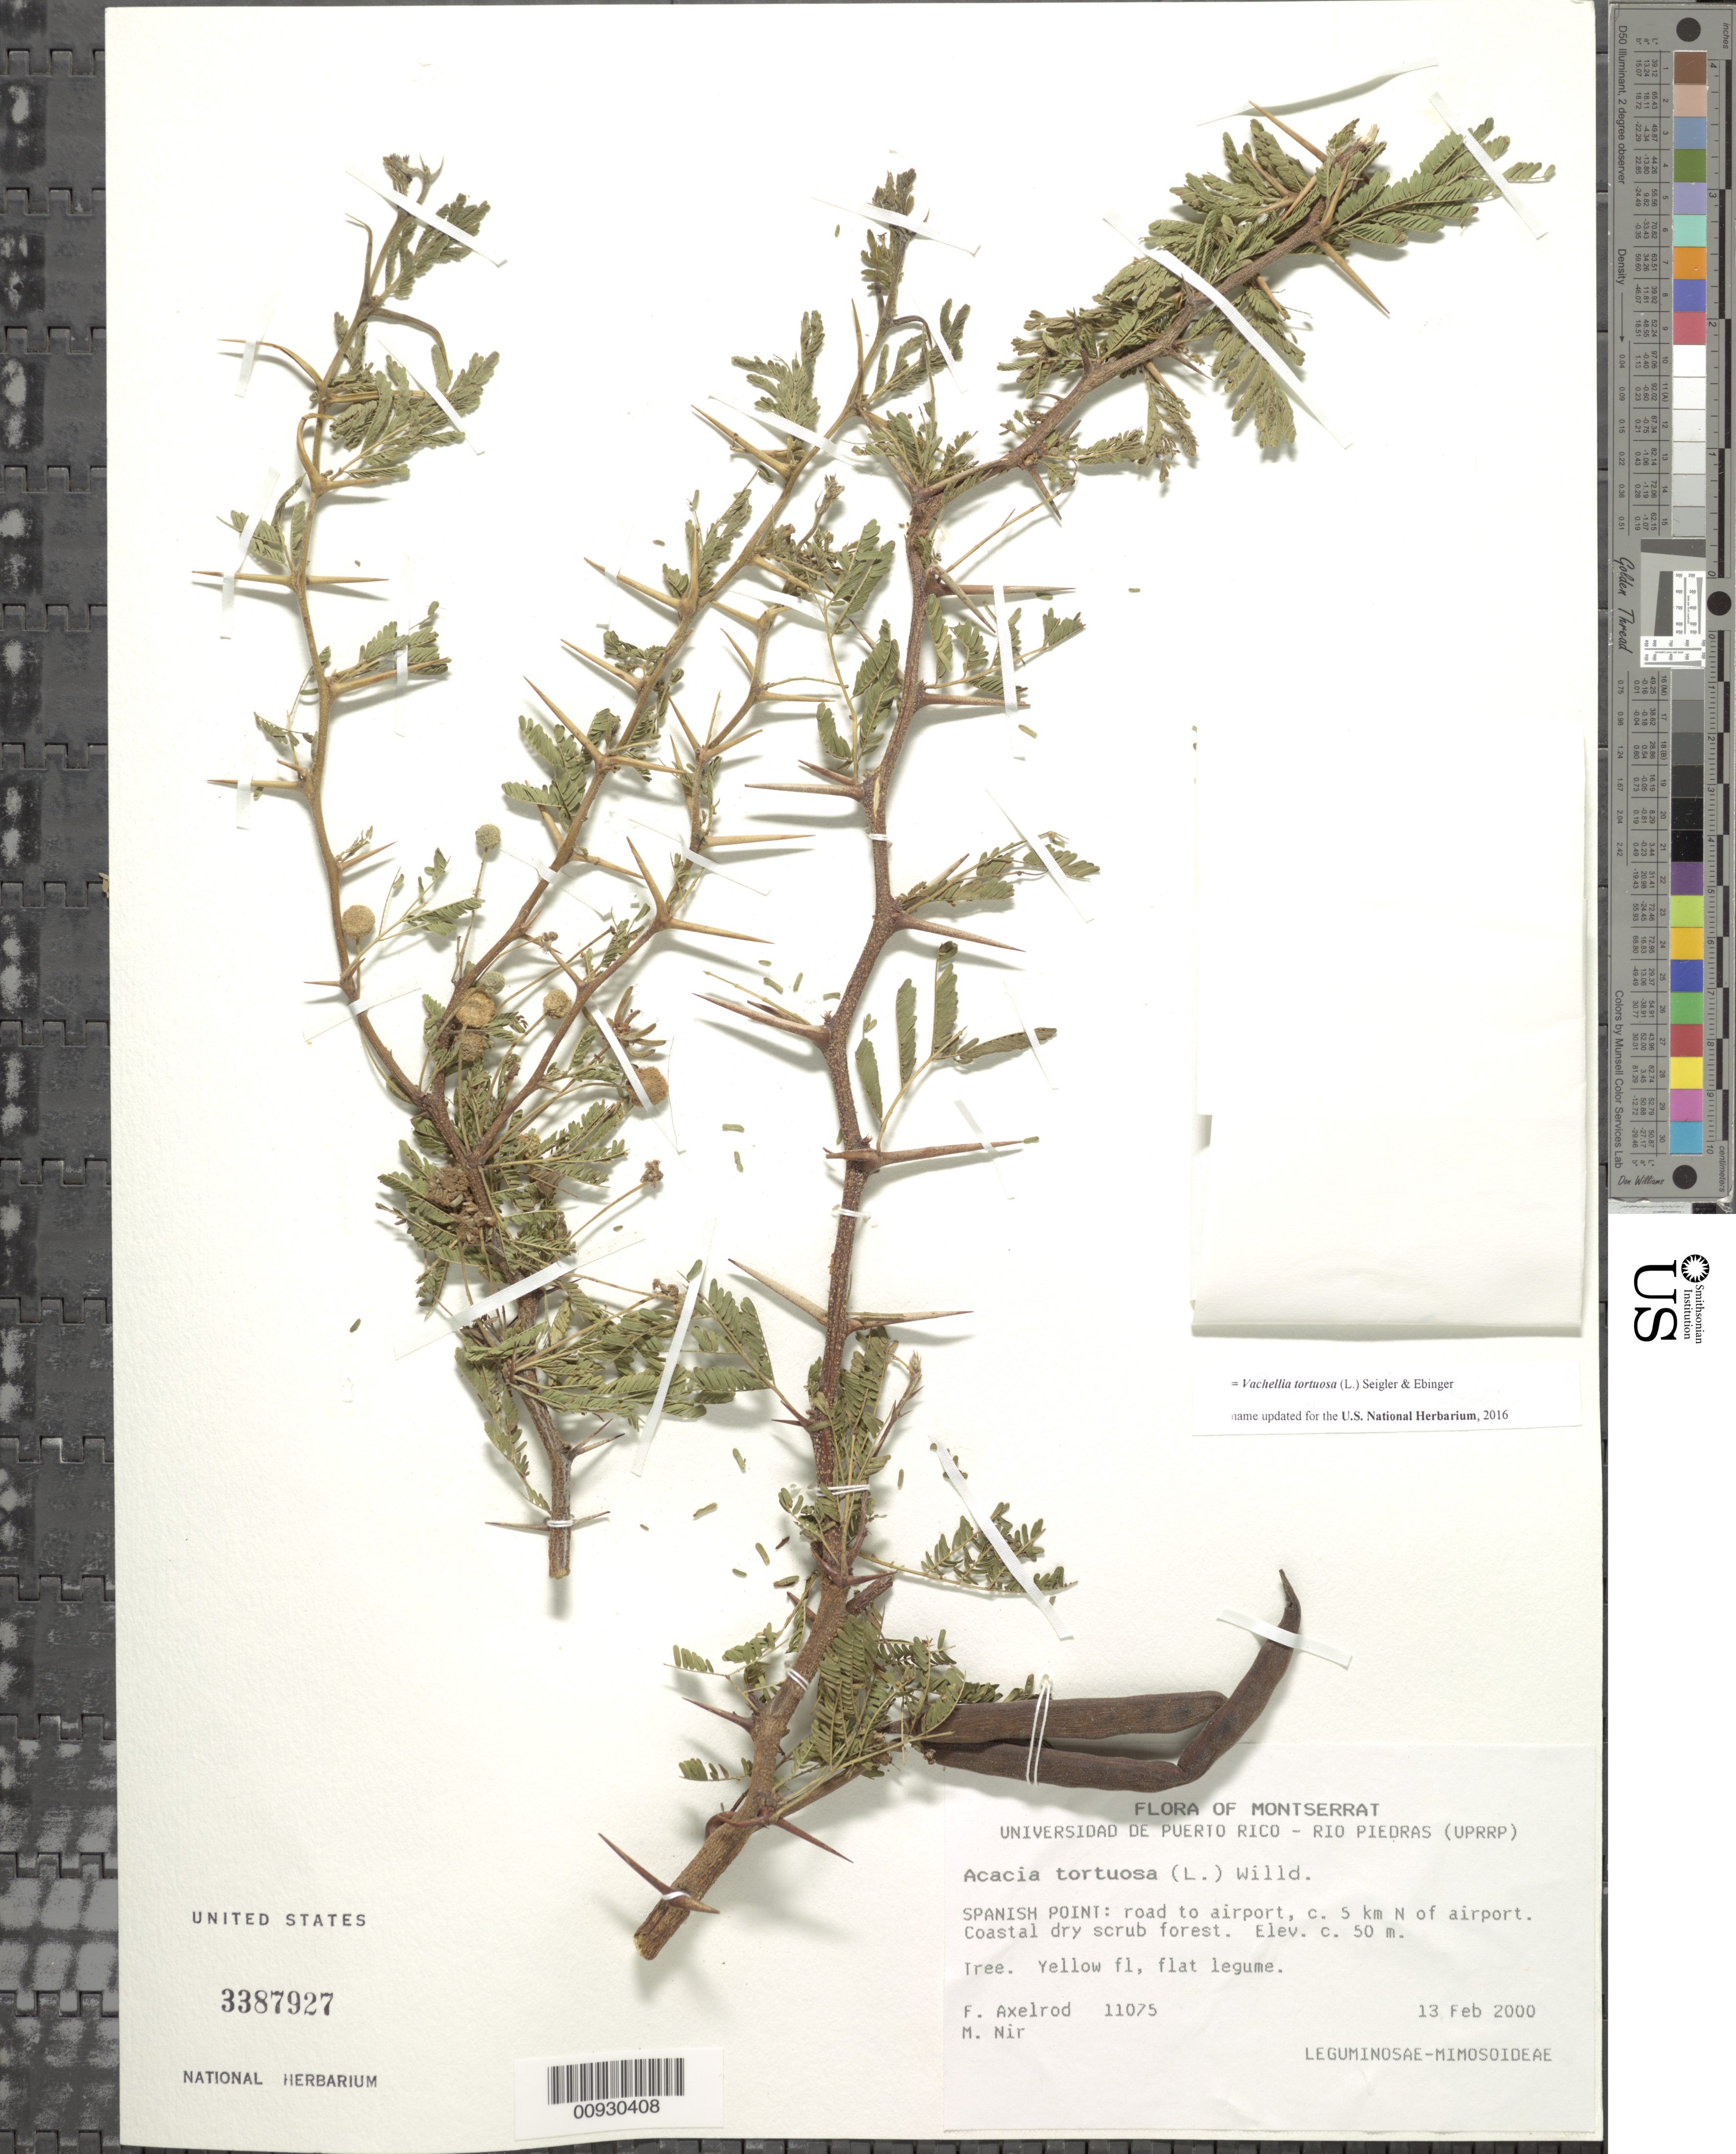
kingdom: Plantae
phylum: Tracheophyta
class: Magnoliopsida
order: Fabales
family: Fabaceae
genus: Vachellia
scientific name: Vachellia tortuosa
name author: (L.) Seigler & Ebinger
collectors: F. S. Axelrod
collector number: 11075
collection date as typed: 13 Feb 2000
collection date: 2000-02-13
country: Montserrat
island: Montserrat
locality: Spanish Point: road to airport, c. 5 km N of airport.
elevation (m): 50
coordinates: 0 N, 0 E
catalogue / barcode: US 3387927